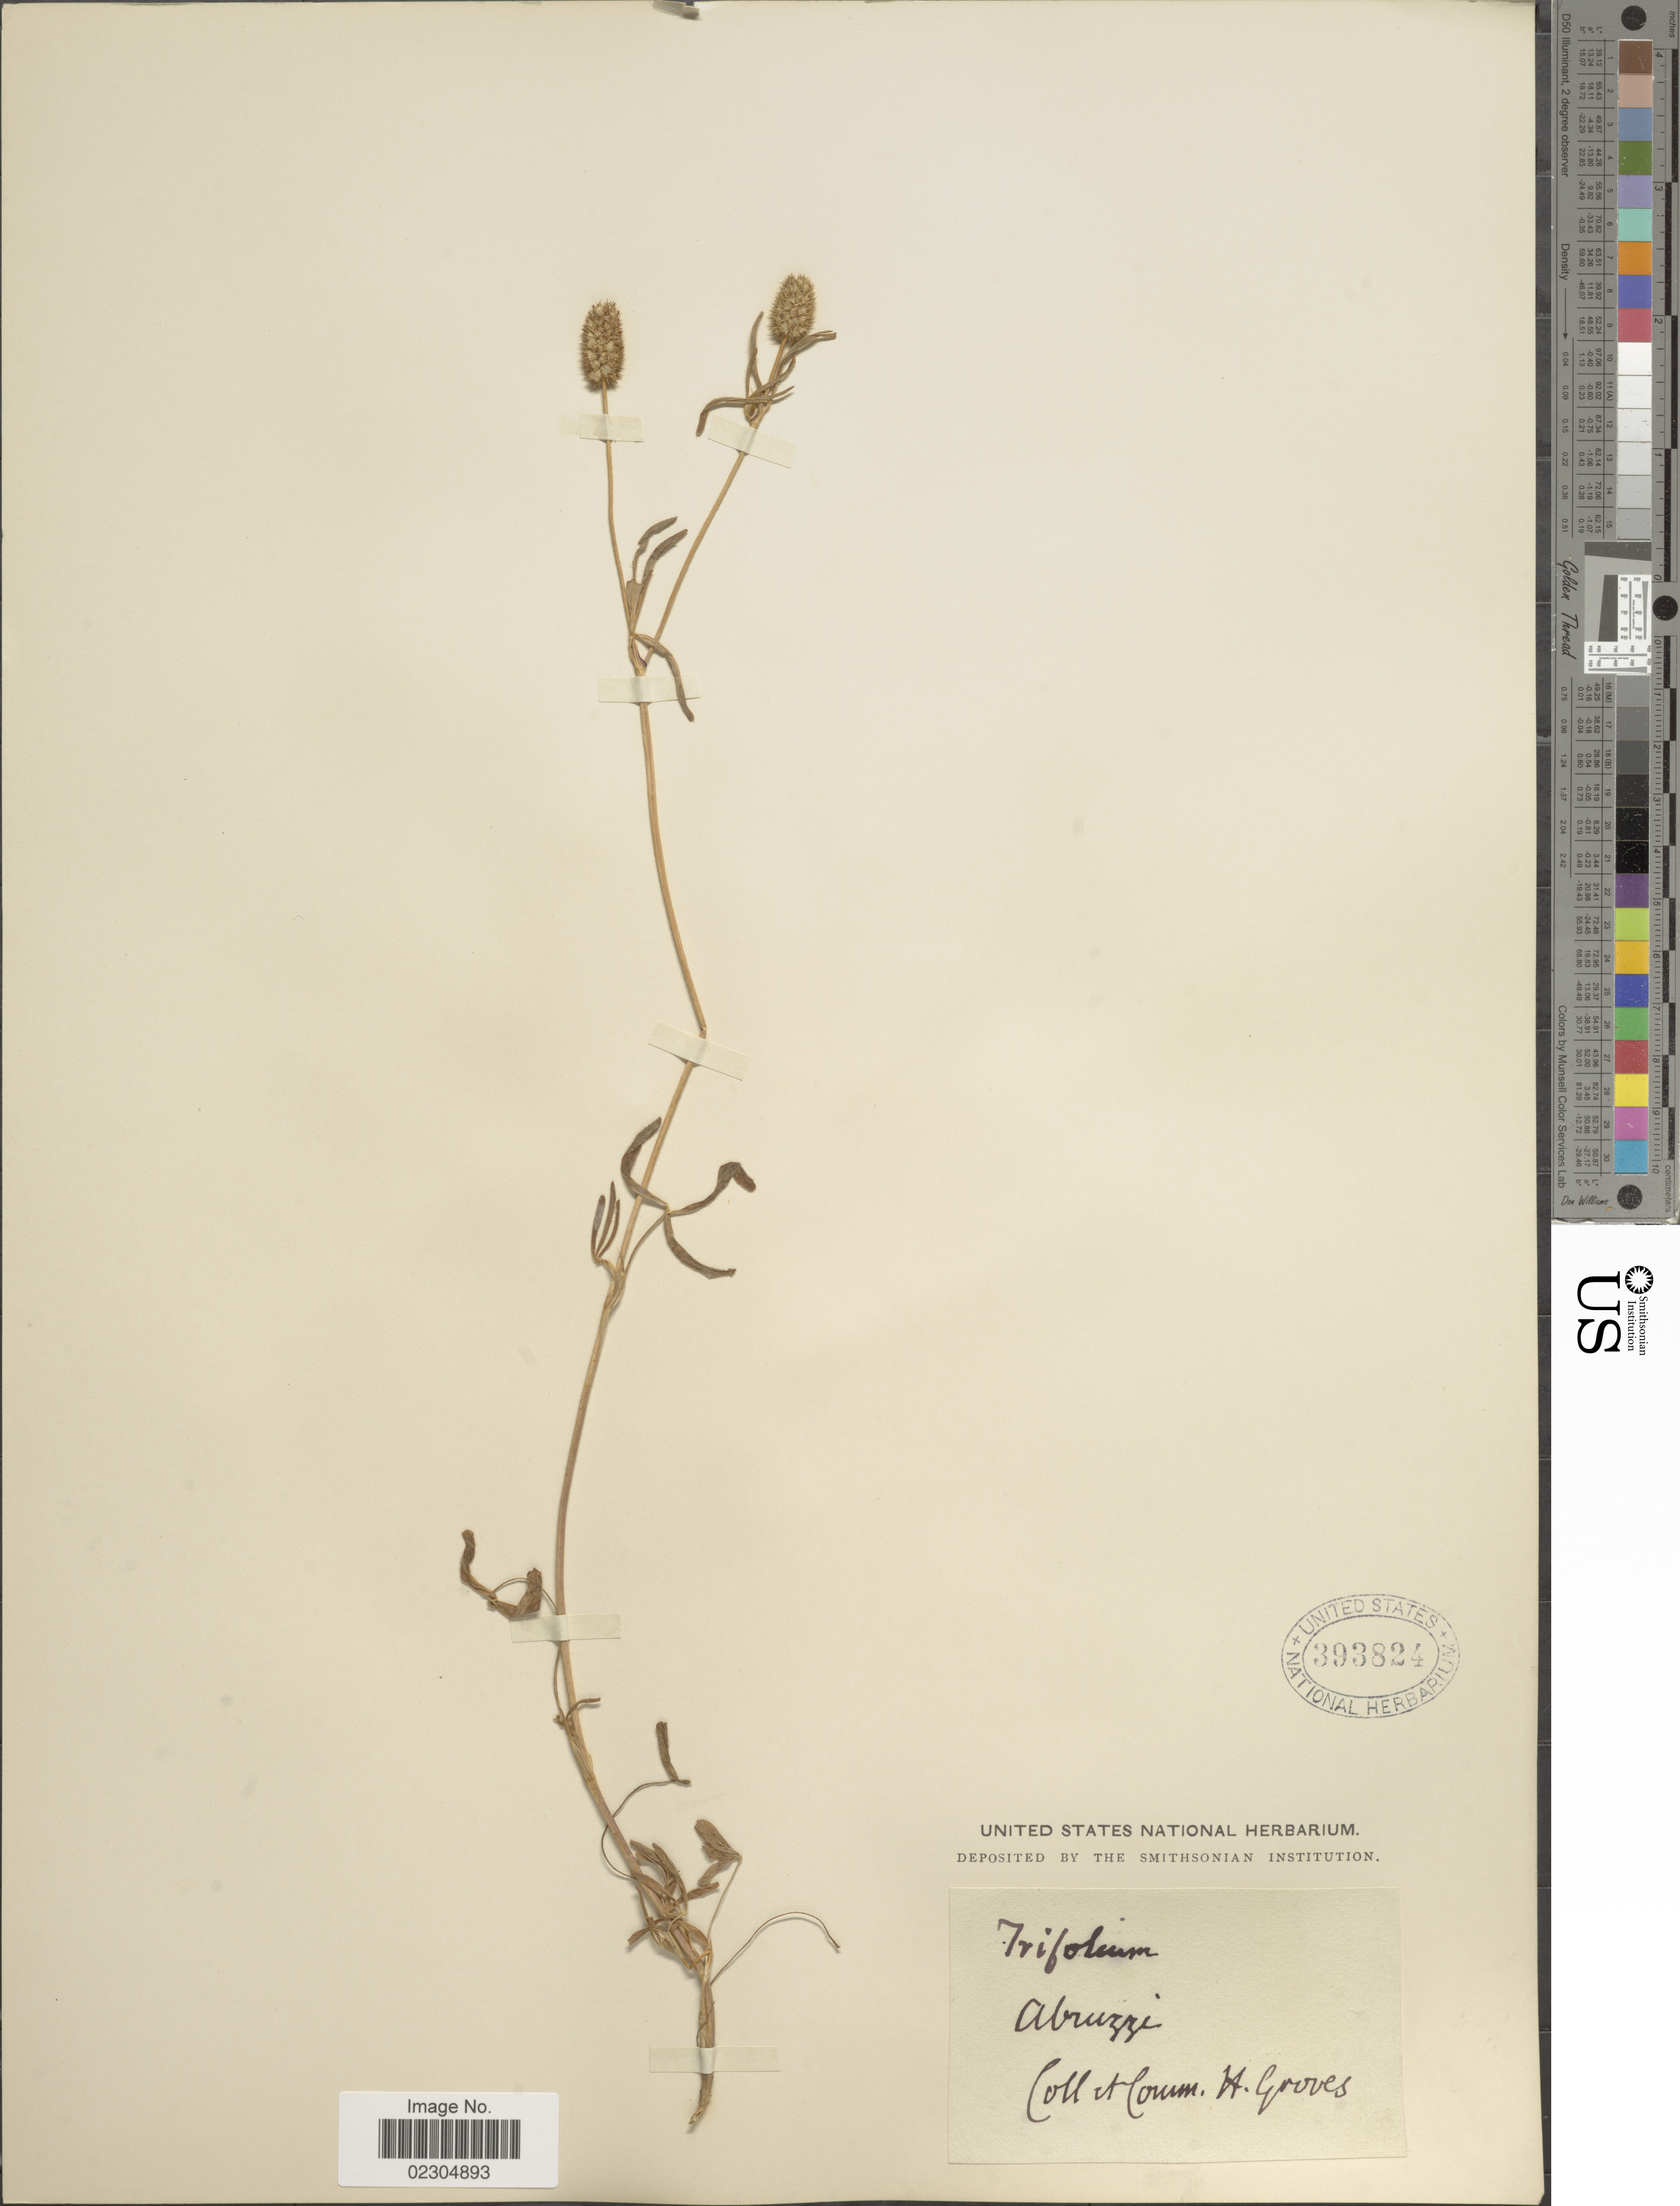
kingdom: Plantae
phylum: Tracheophyta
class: Magnoliopsida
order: Fabales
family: Fabaceae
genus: Trifolium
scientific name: Trifolium sp.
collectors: H. Groves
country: Italy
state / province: Abruzzo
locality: Abruzzo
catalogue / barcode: US 393824